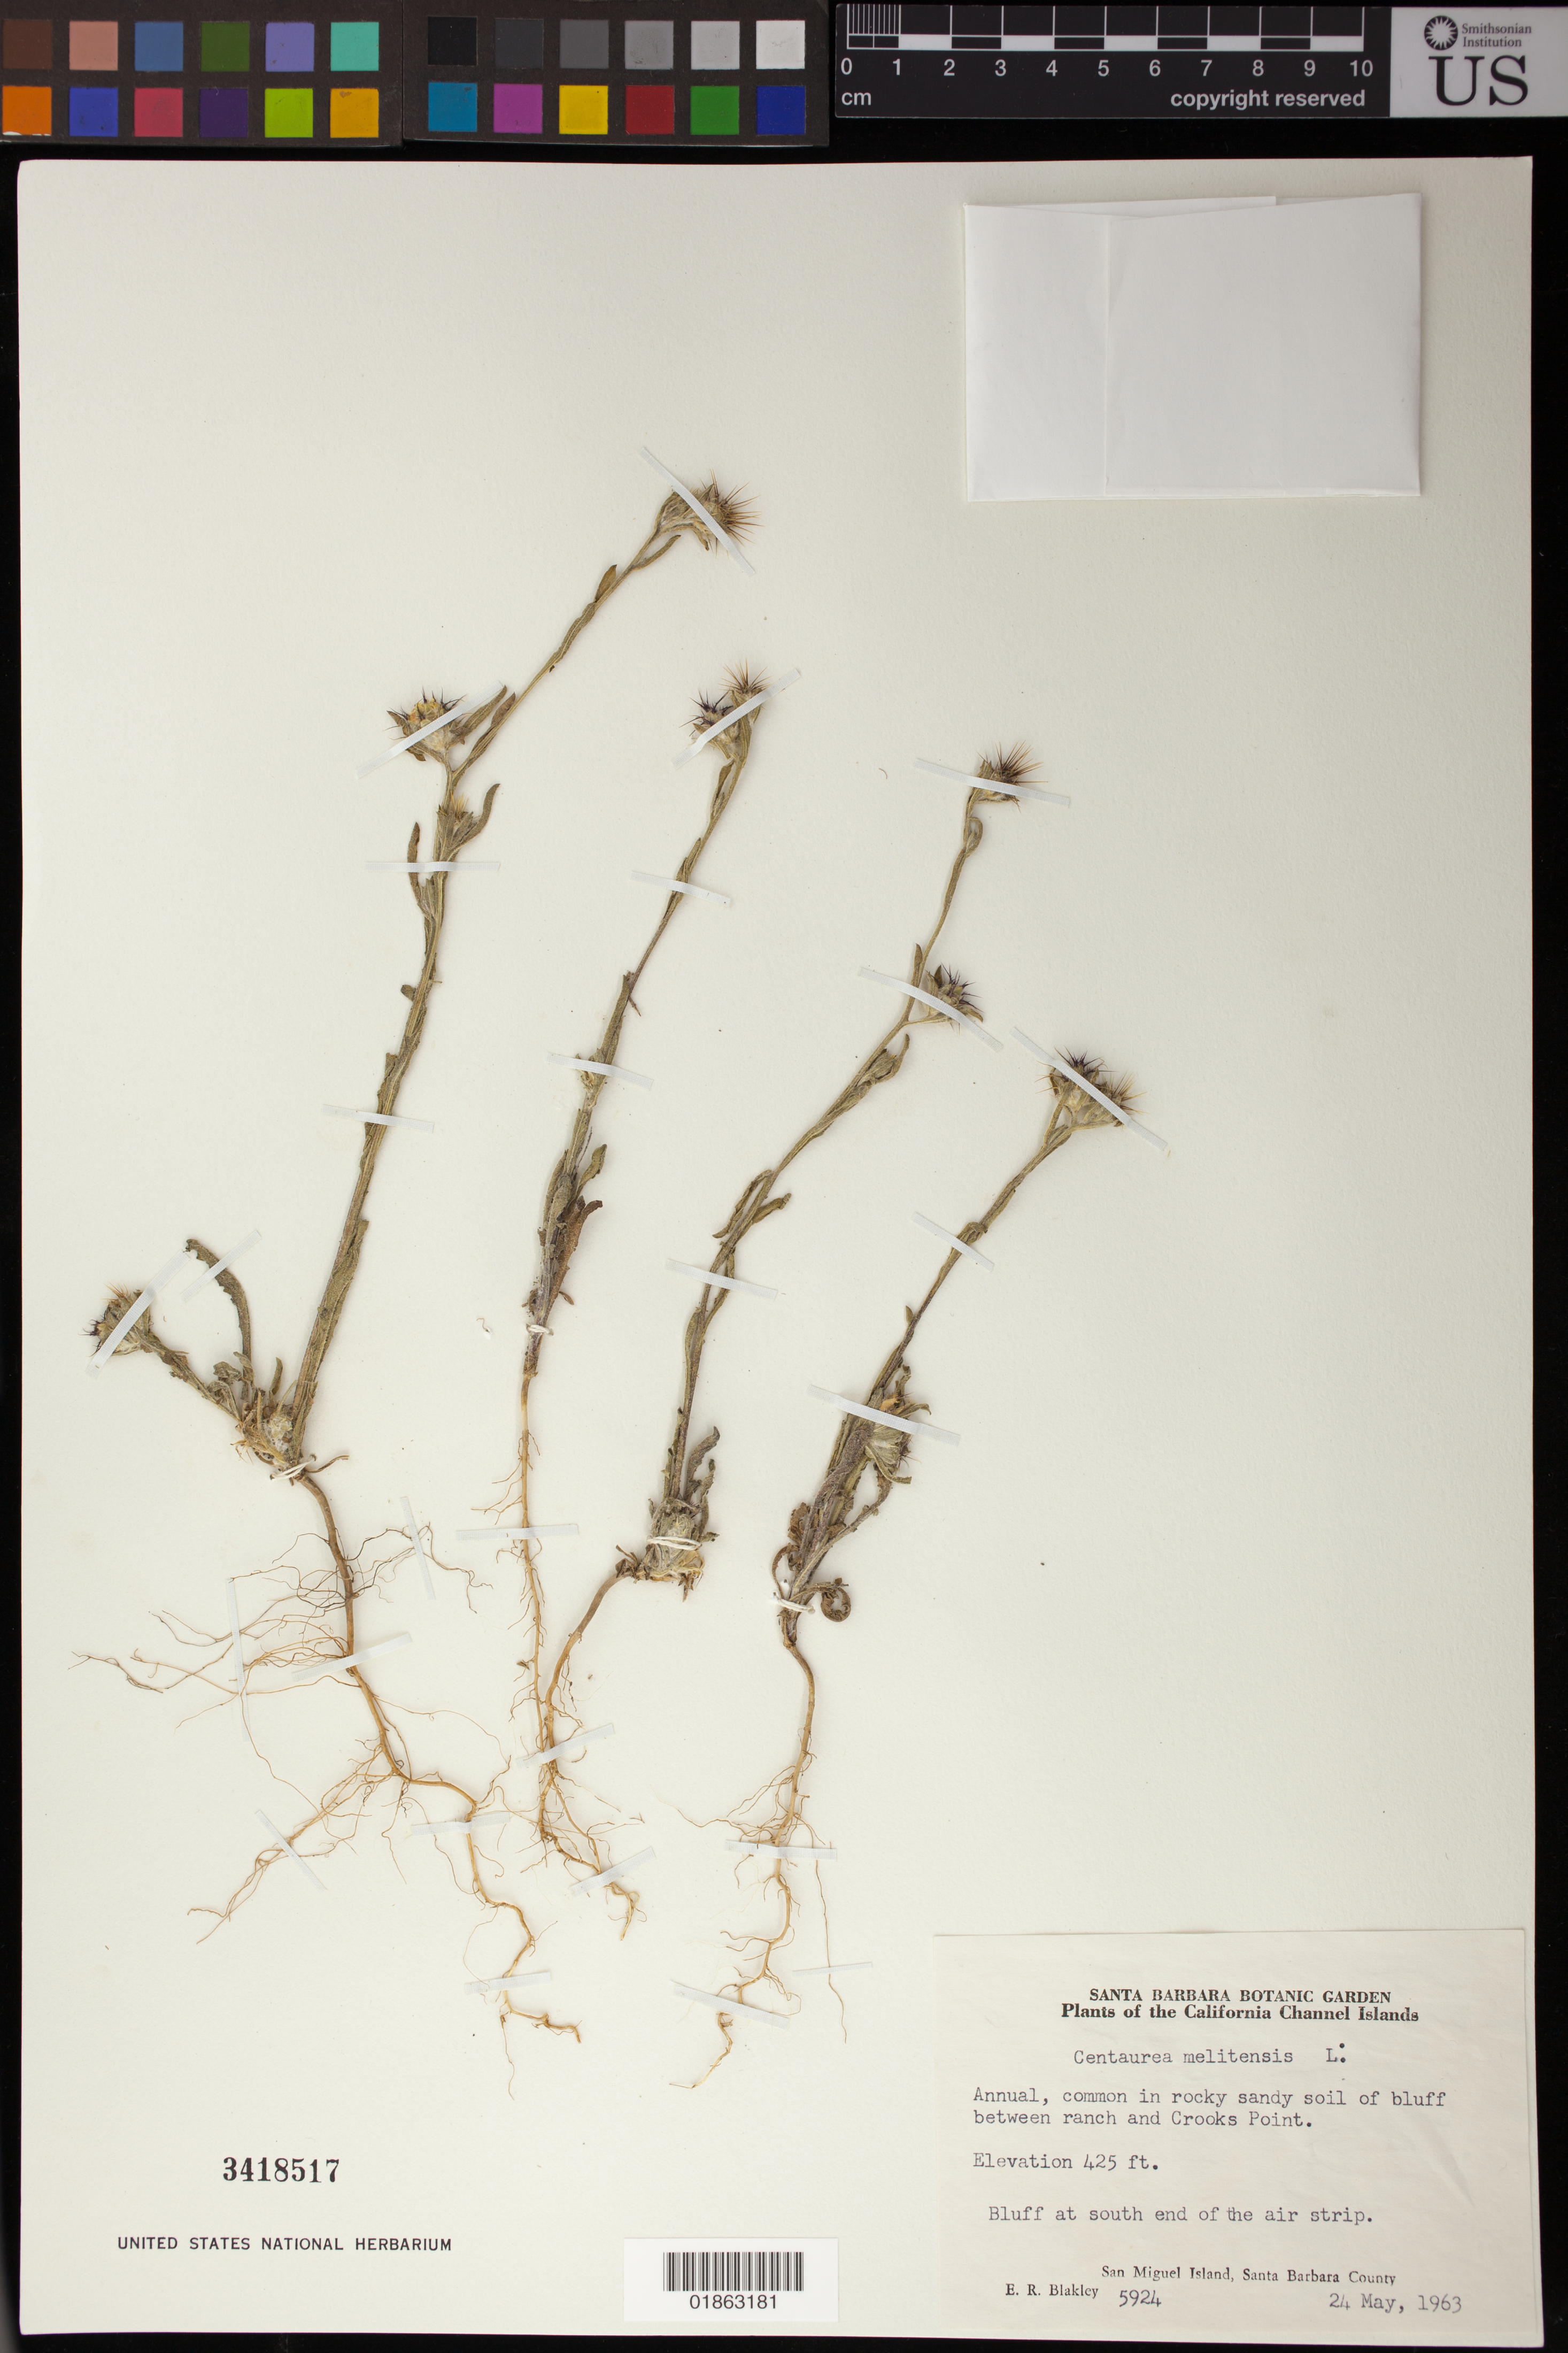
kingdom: Plantae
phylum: Tracheophyta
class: Magnoliopsida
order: Asterales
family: Asteraceae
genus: Centaurea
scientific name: Centaurea melitensis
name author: L.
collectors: E. R. Blakley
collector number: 5924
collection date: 1963-05-24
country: United States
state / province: California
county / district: Santa Barbara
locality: Santa Barbara County, California Channel Islands, San Miguel Island, Bluff at south end of the air strip. Between ranch and Crooks Point.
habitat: Common in rocky sandy soil.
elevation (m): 130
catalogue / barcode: US 3418517